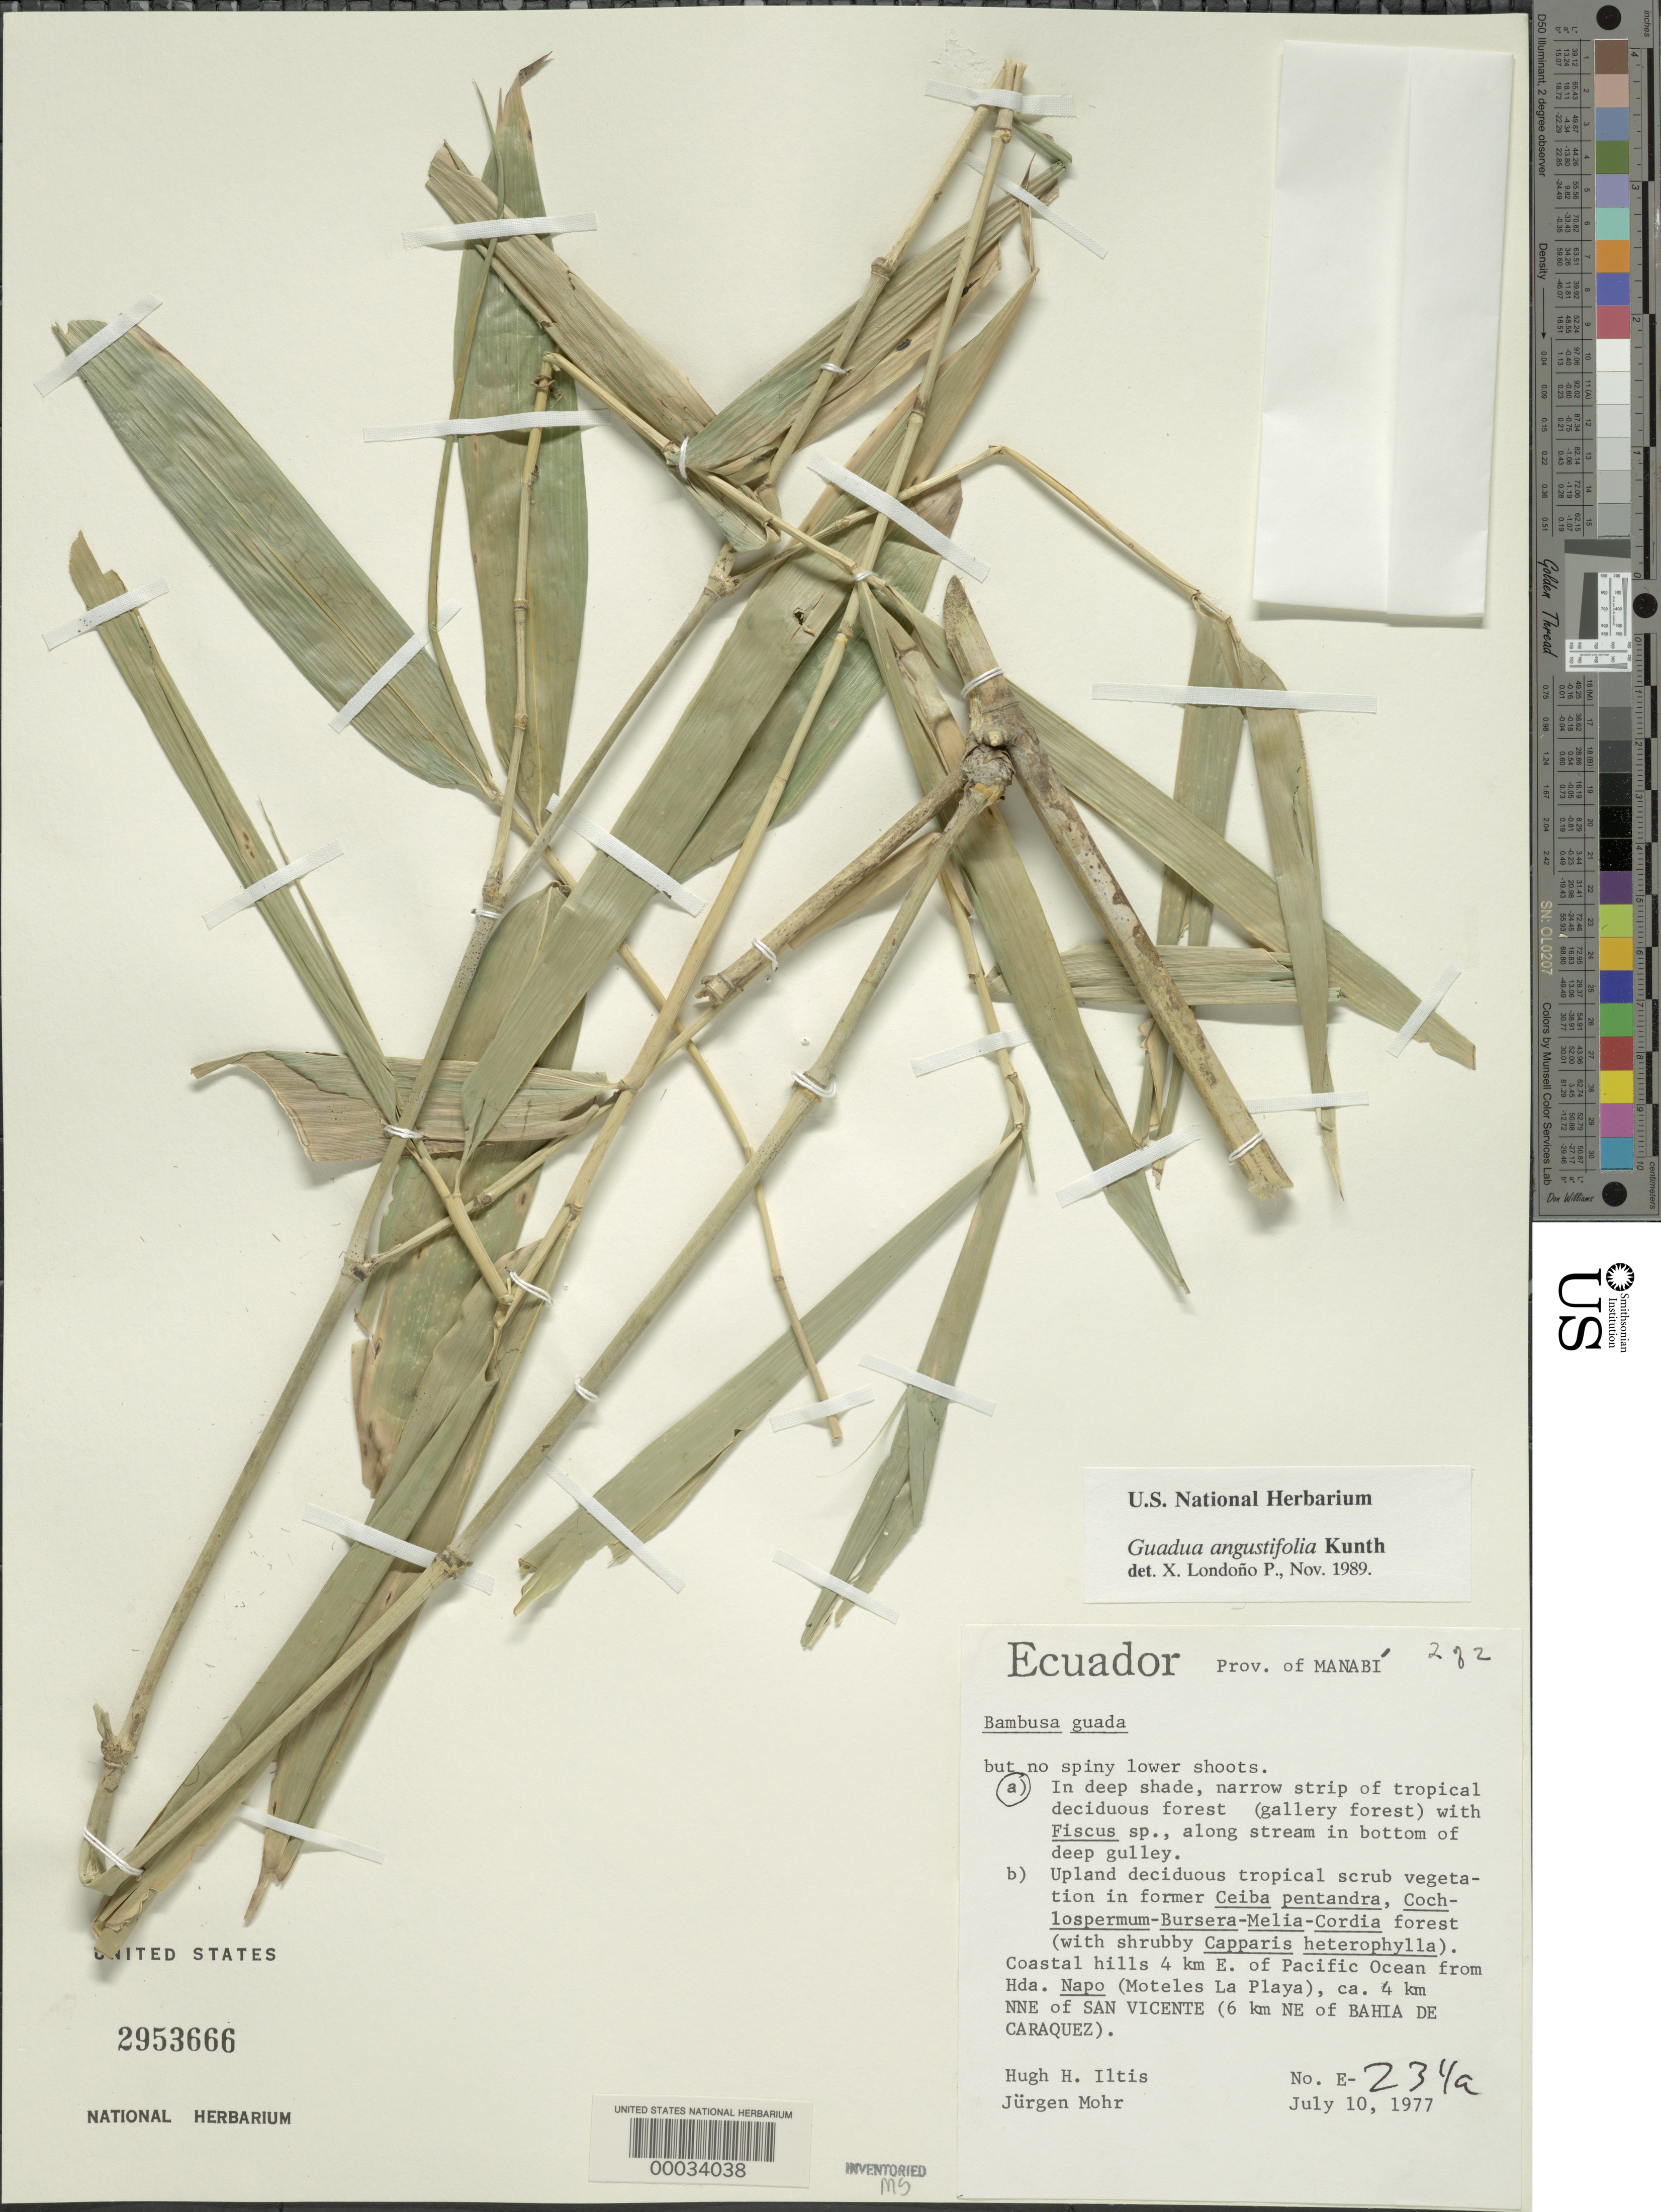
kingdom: Plantae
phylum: Tracheophyta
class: Liliopsida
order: Poales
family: Poaceae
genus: Guadua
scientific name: Guadua angustifolia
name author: Kunth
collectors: H. H. Iltis & J. Mohr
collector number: E-234a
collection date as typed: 10 Jul 1977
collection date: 1977-07-10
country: Ecuador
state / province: Napo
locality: San vincente, bahia de caraquez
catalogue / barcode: US 2953666